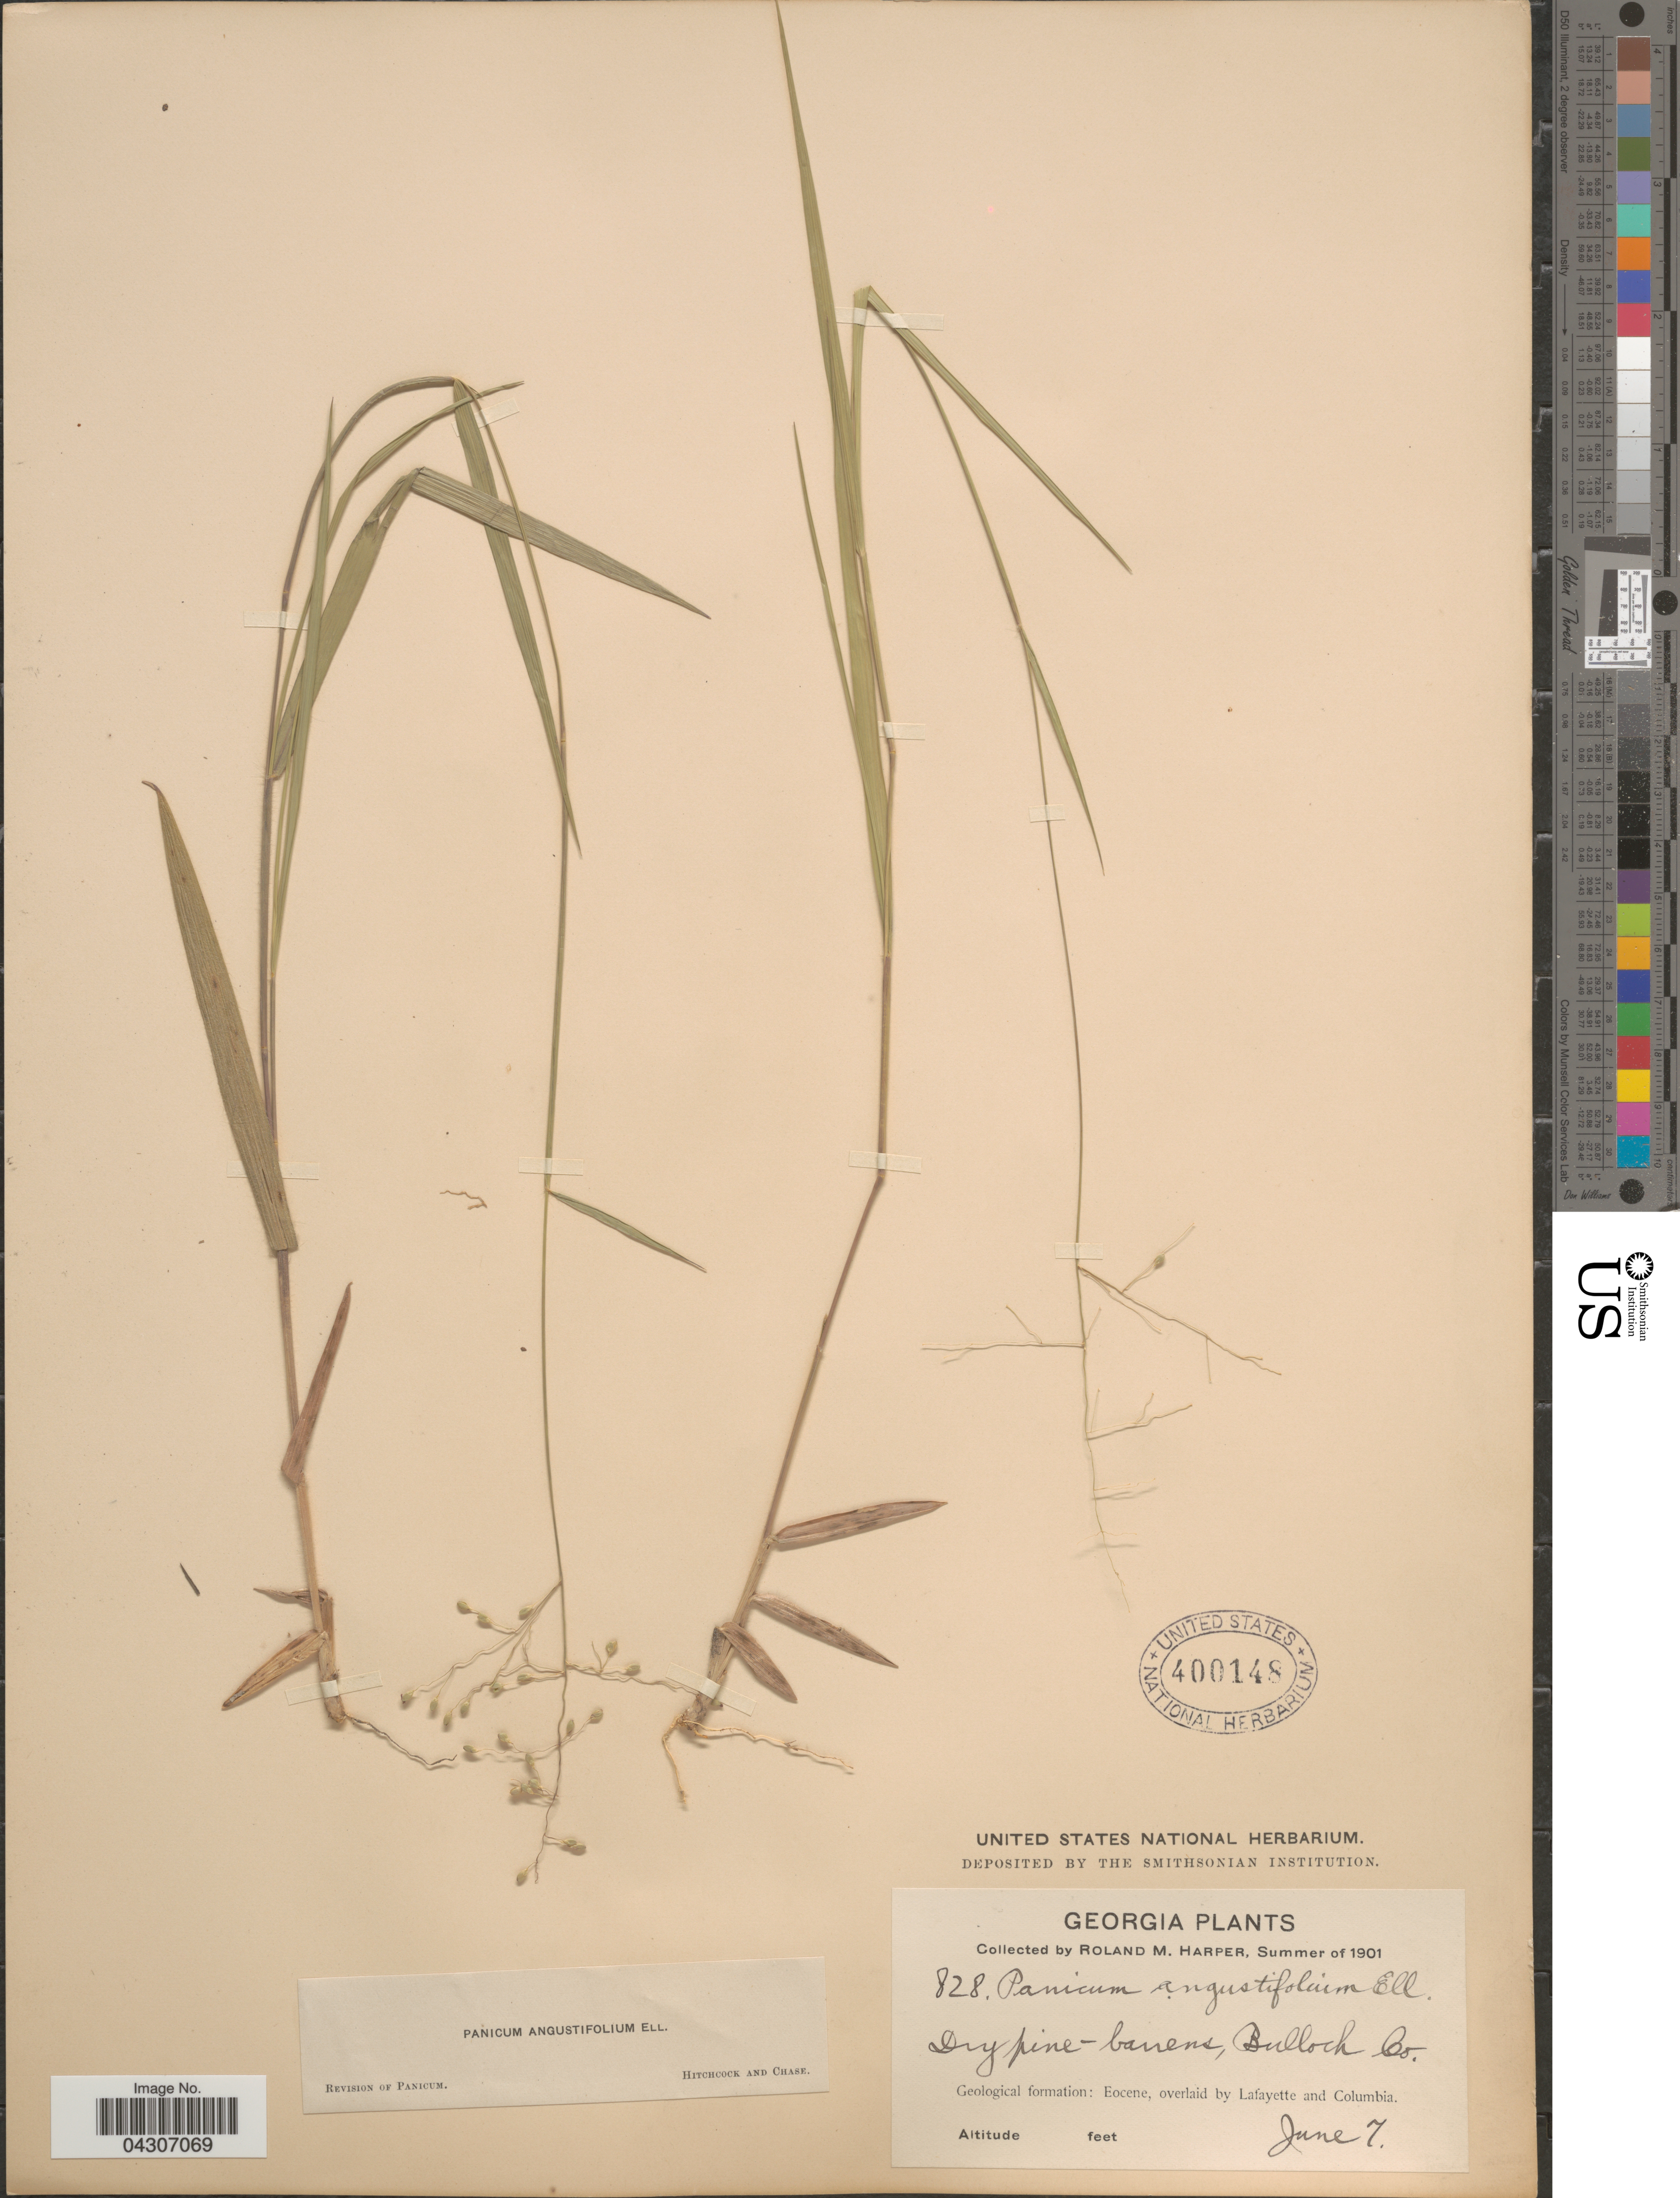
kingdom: Plantae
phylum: Tracheophyta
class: Liliopsida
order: Poales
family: Poaceae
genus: Dichanthelium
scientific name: Dichanthelium aciculare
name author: (Desv. ex Poir.) Gould & C.A. Clark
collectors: R. M. Harper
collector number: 828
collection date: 1901-06-07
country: United States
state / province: Georgia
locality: Dry pine-barrens, Bulloch Co. Geological formation: Eocene, overlaid by Lafayette and Columbia.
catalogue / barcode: US 400148